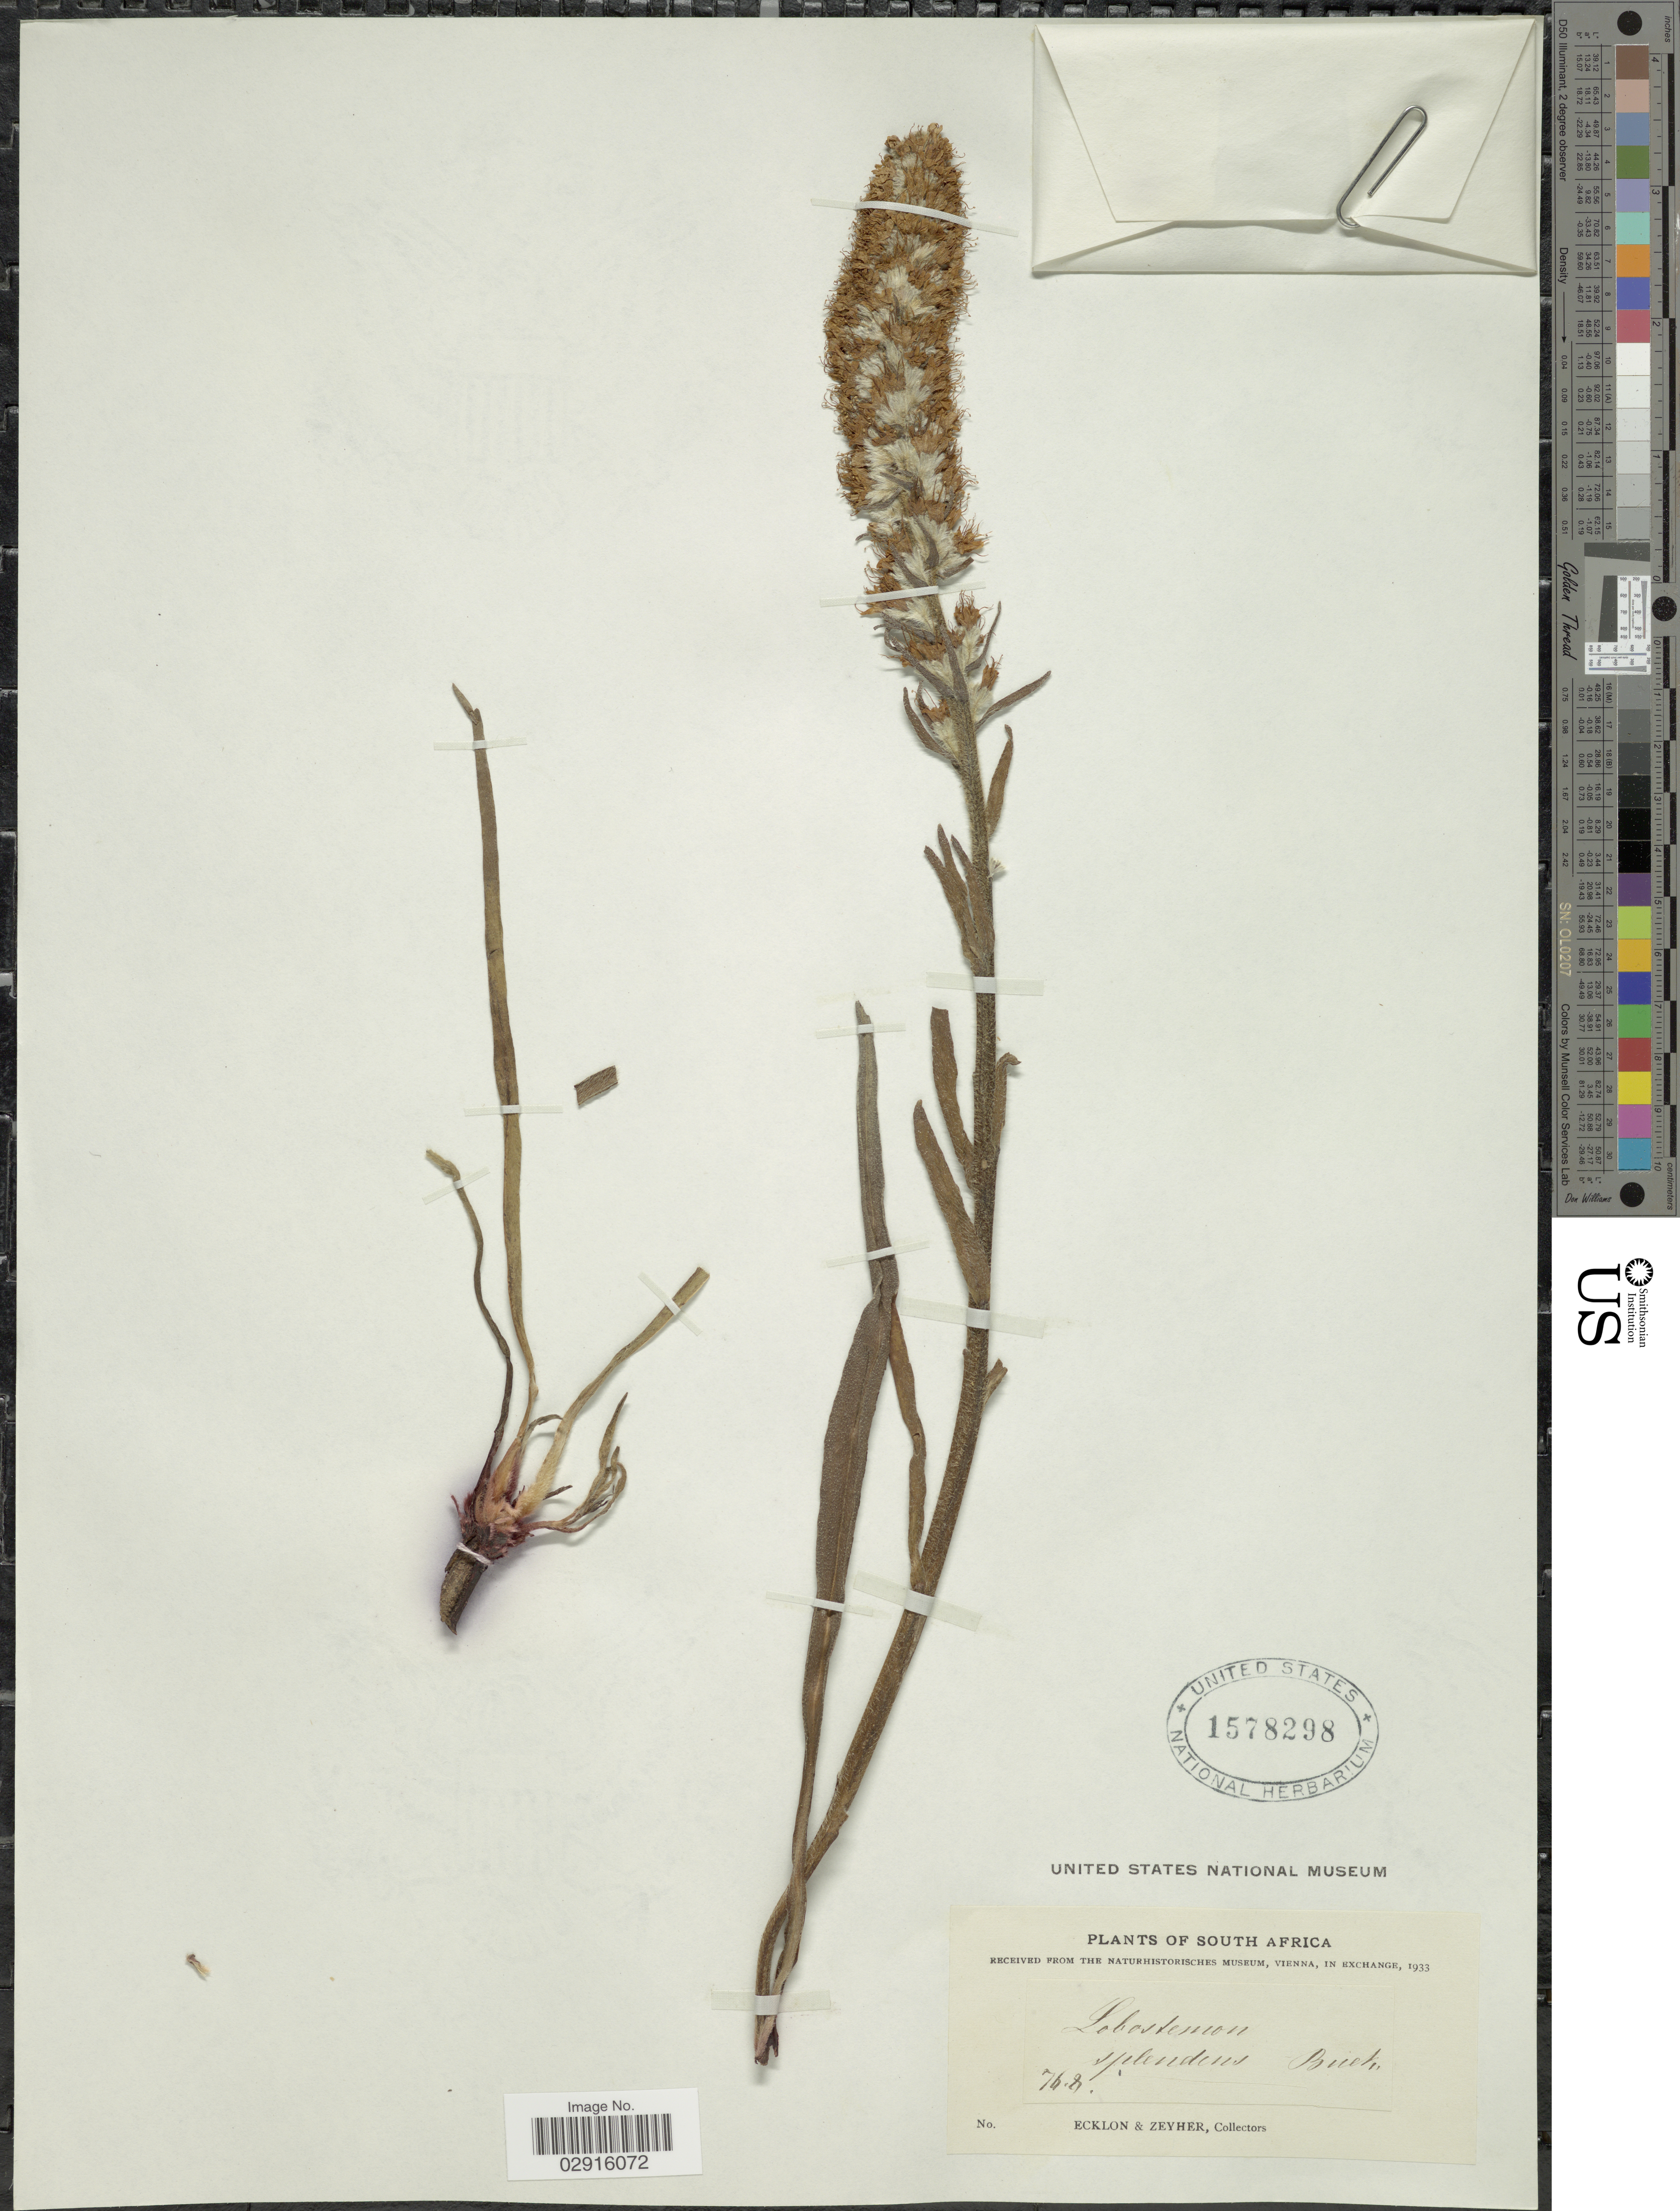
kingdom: Plantae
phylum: Tracheophyta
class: Magnoliopsida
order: Boraginales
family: Boraginaceae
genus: Lobostemon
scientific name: Lobostemon splendens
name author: H. Buek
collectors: -. Ecklon & -. Zeyher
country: South Africa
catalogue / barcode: US 1578298